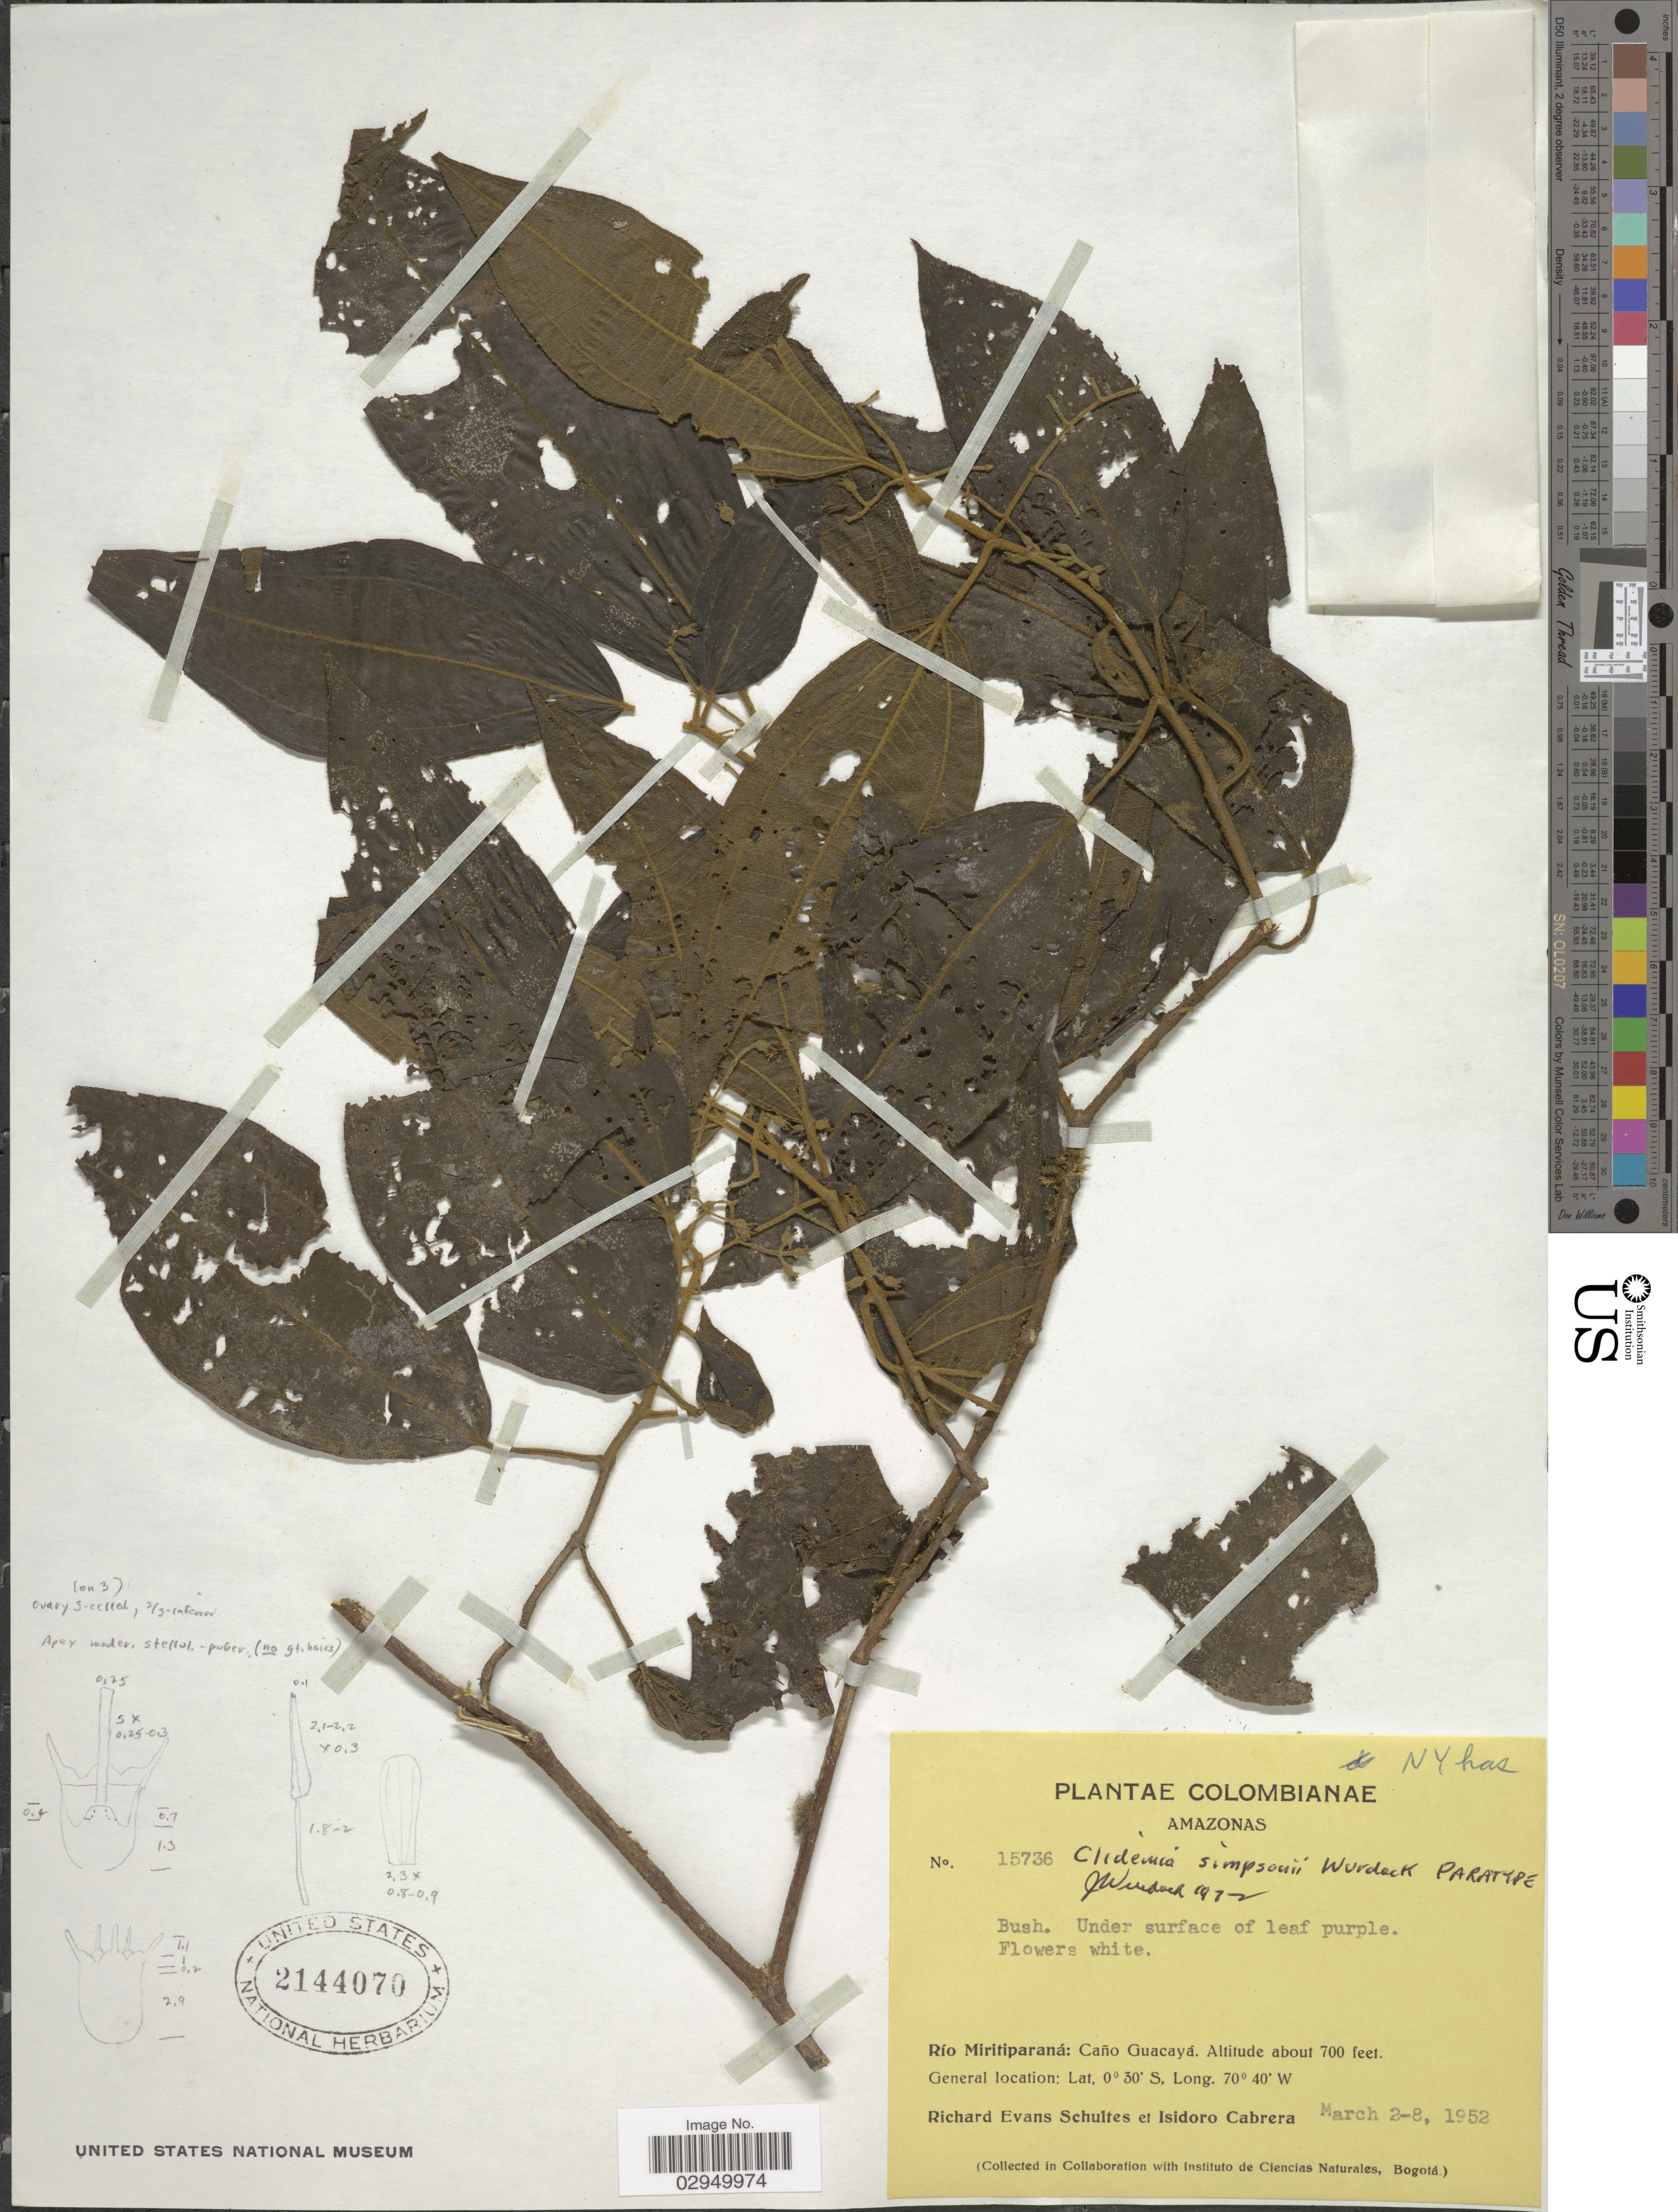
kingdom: Plantae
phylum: Tracheophyta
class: Magnoliopsida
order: Myrtales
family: Melastomataceae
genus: Clidemia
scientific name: Clidemia simpsonii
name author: Wurdack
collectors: R. E. Schultes & I. Cabrera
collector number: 15736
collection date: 1952-03-02/1952-03-08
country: Colombia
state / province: Amazônas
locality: Río Miritiparaná: Caño Guacayá.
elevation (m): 213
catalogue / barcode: US 2144070